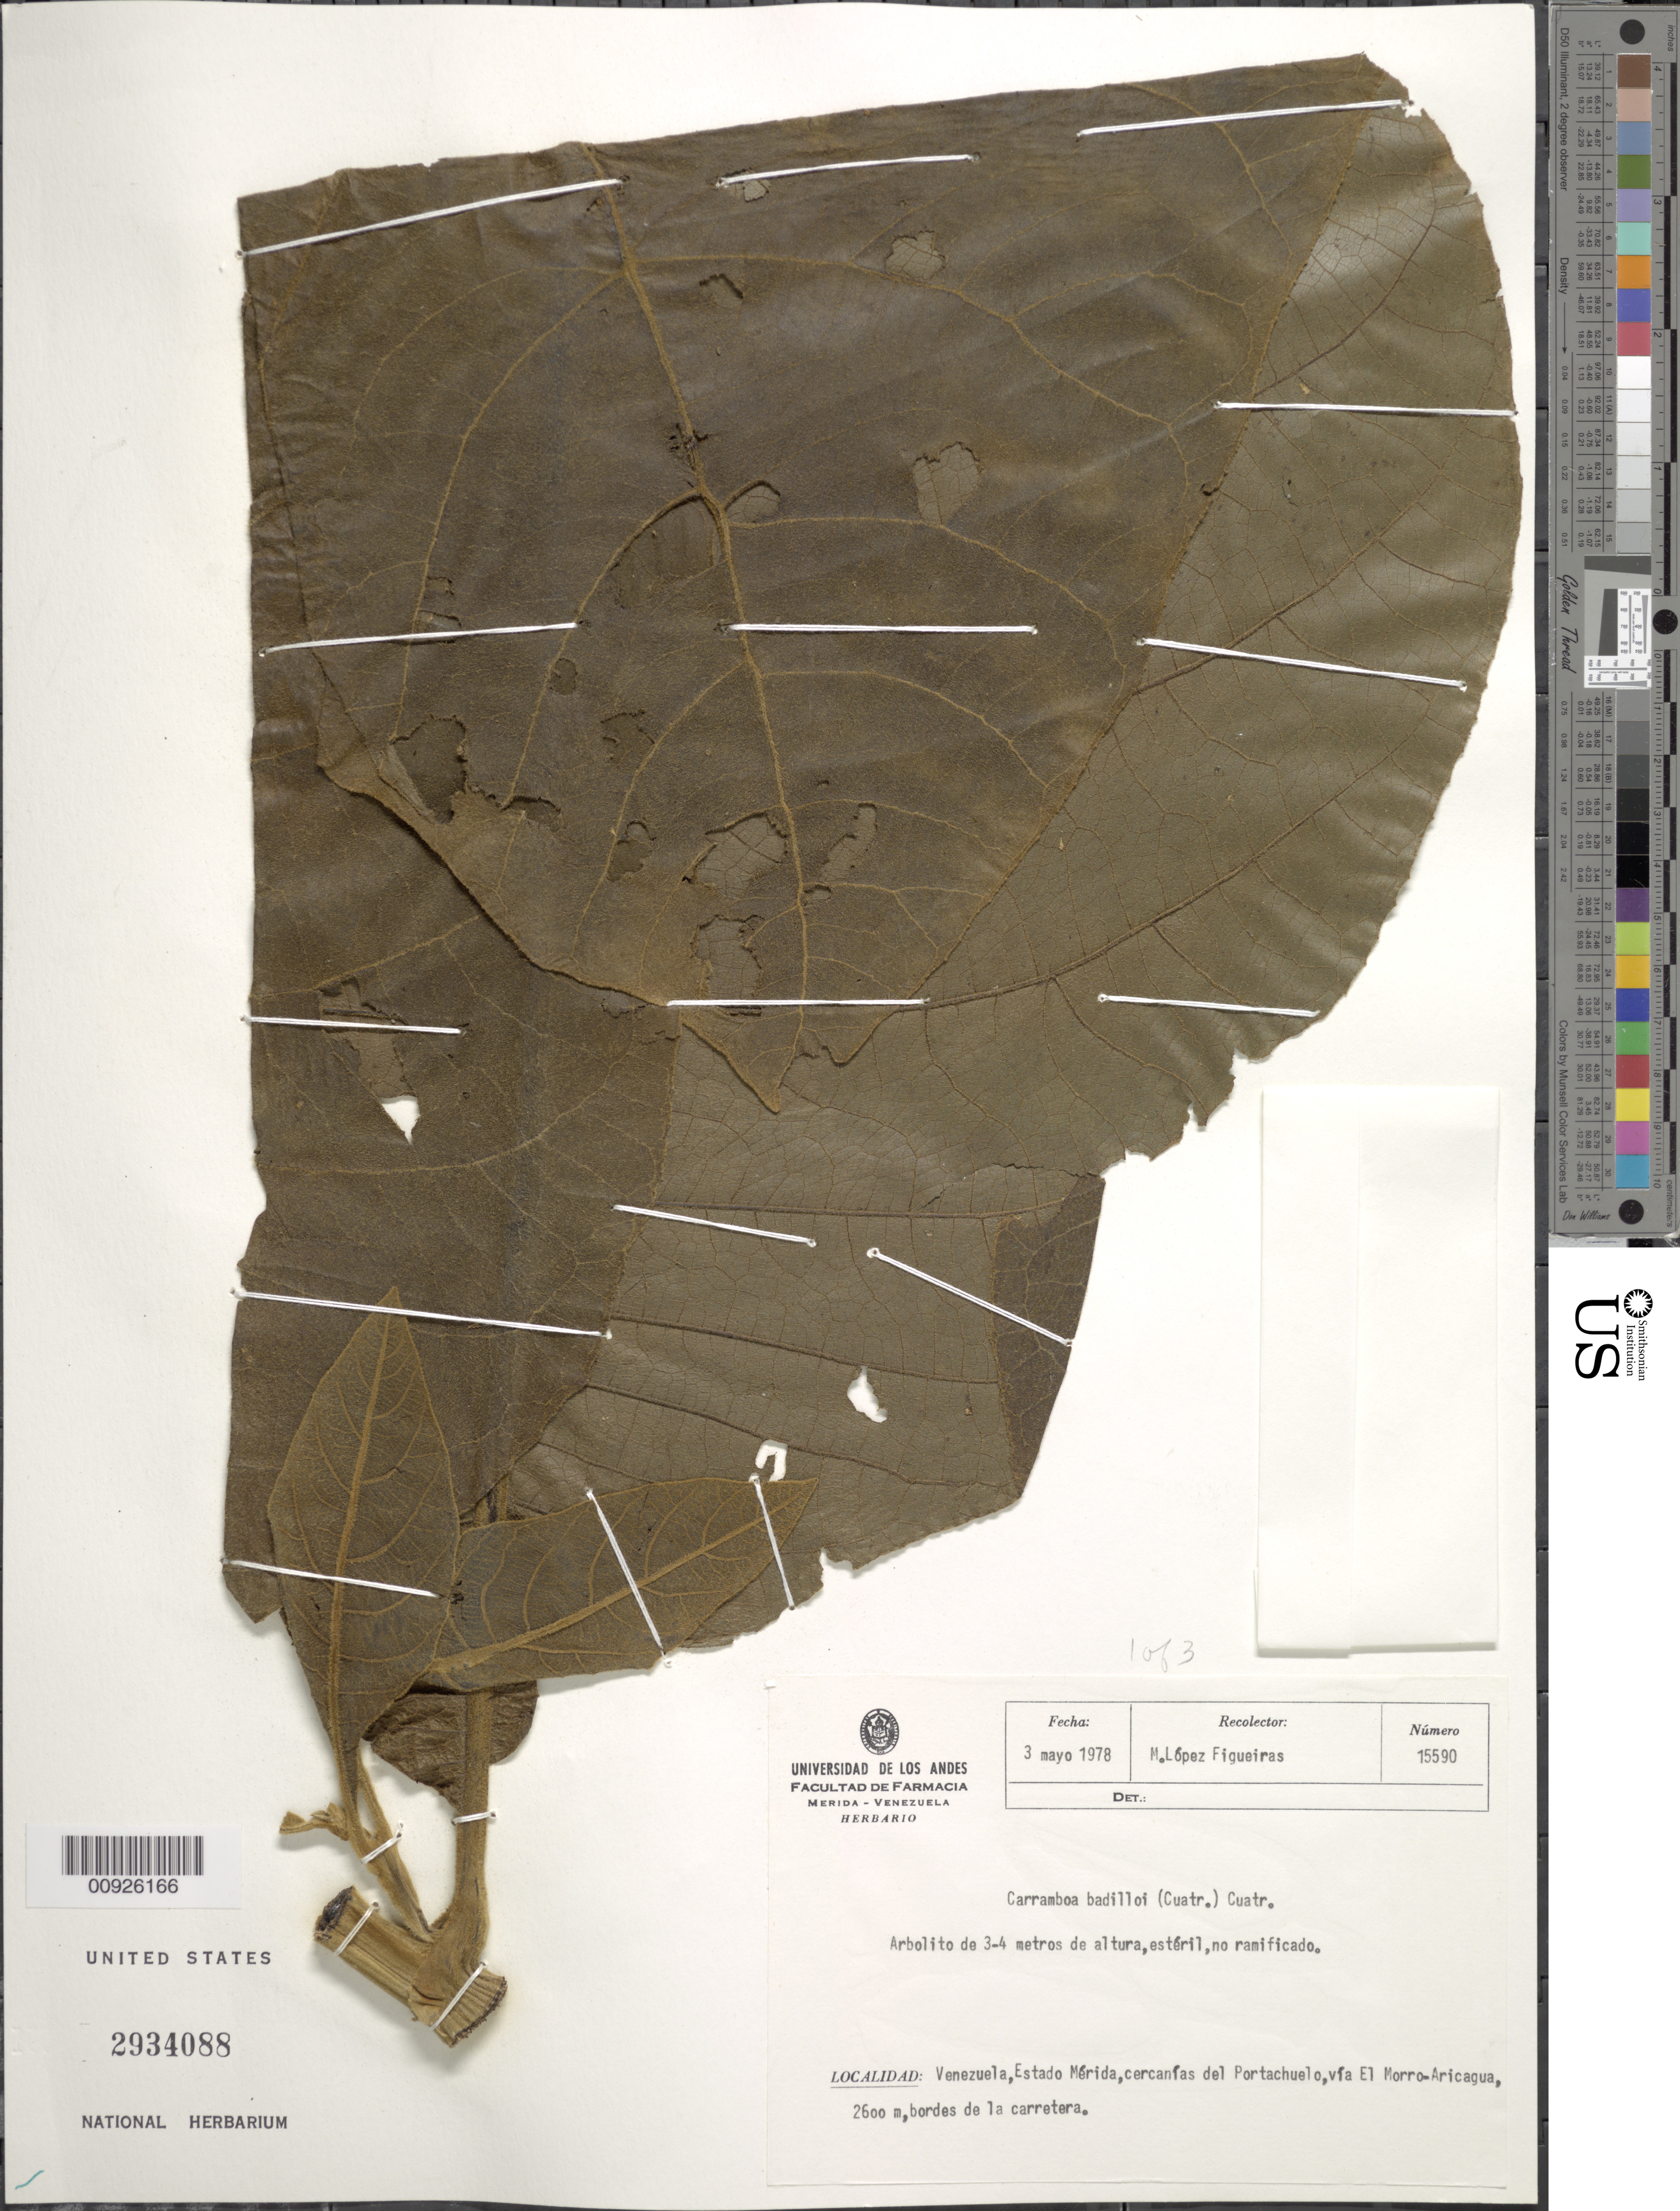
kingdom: Plantae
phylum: Tracheophyta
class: Magnoliopsida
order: Asterales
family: Asteraceae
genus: Carramboa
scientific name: Carramboa badilloi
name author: (Cuatrec.) Cuatrec.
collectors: M. López Figueiras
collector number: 15590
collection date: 1978-05-03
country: Venezuela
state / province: Mérida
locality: Cercanias del Portachuelo, via El Morro-Aricagua, bordes de la carretera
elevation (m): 2600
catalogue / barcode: US 2934088